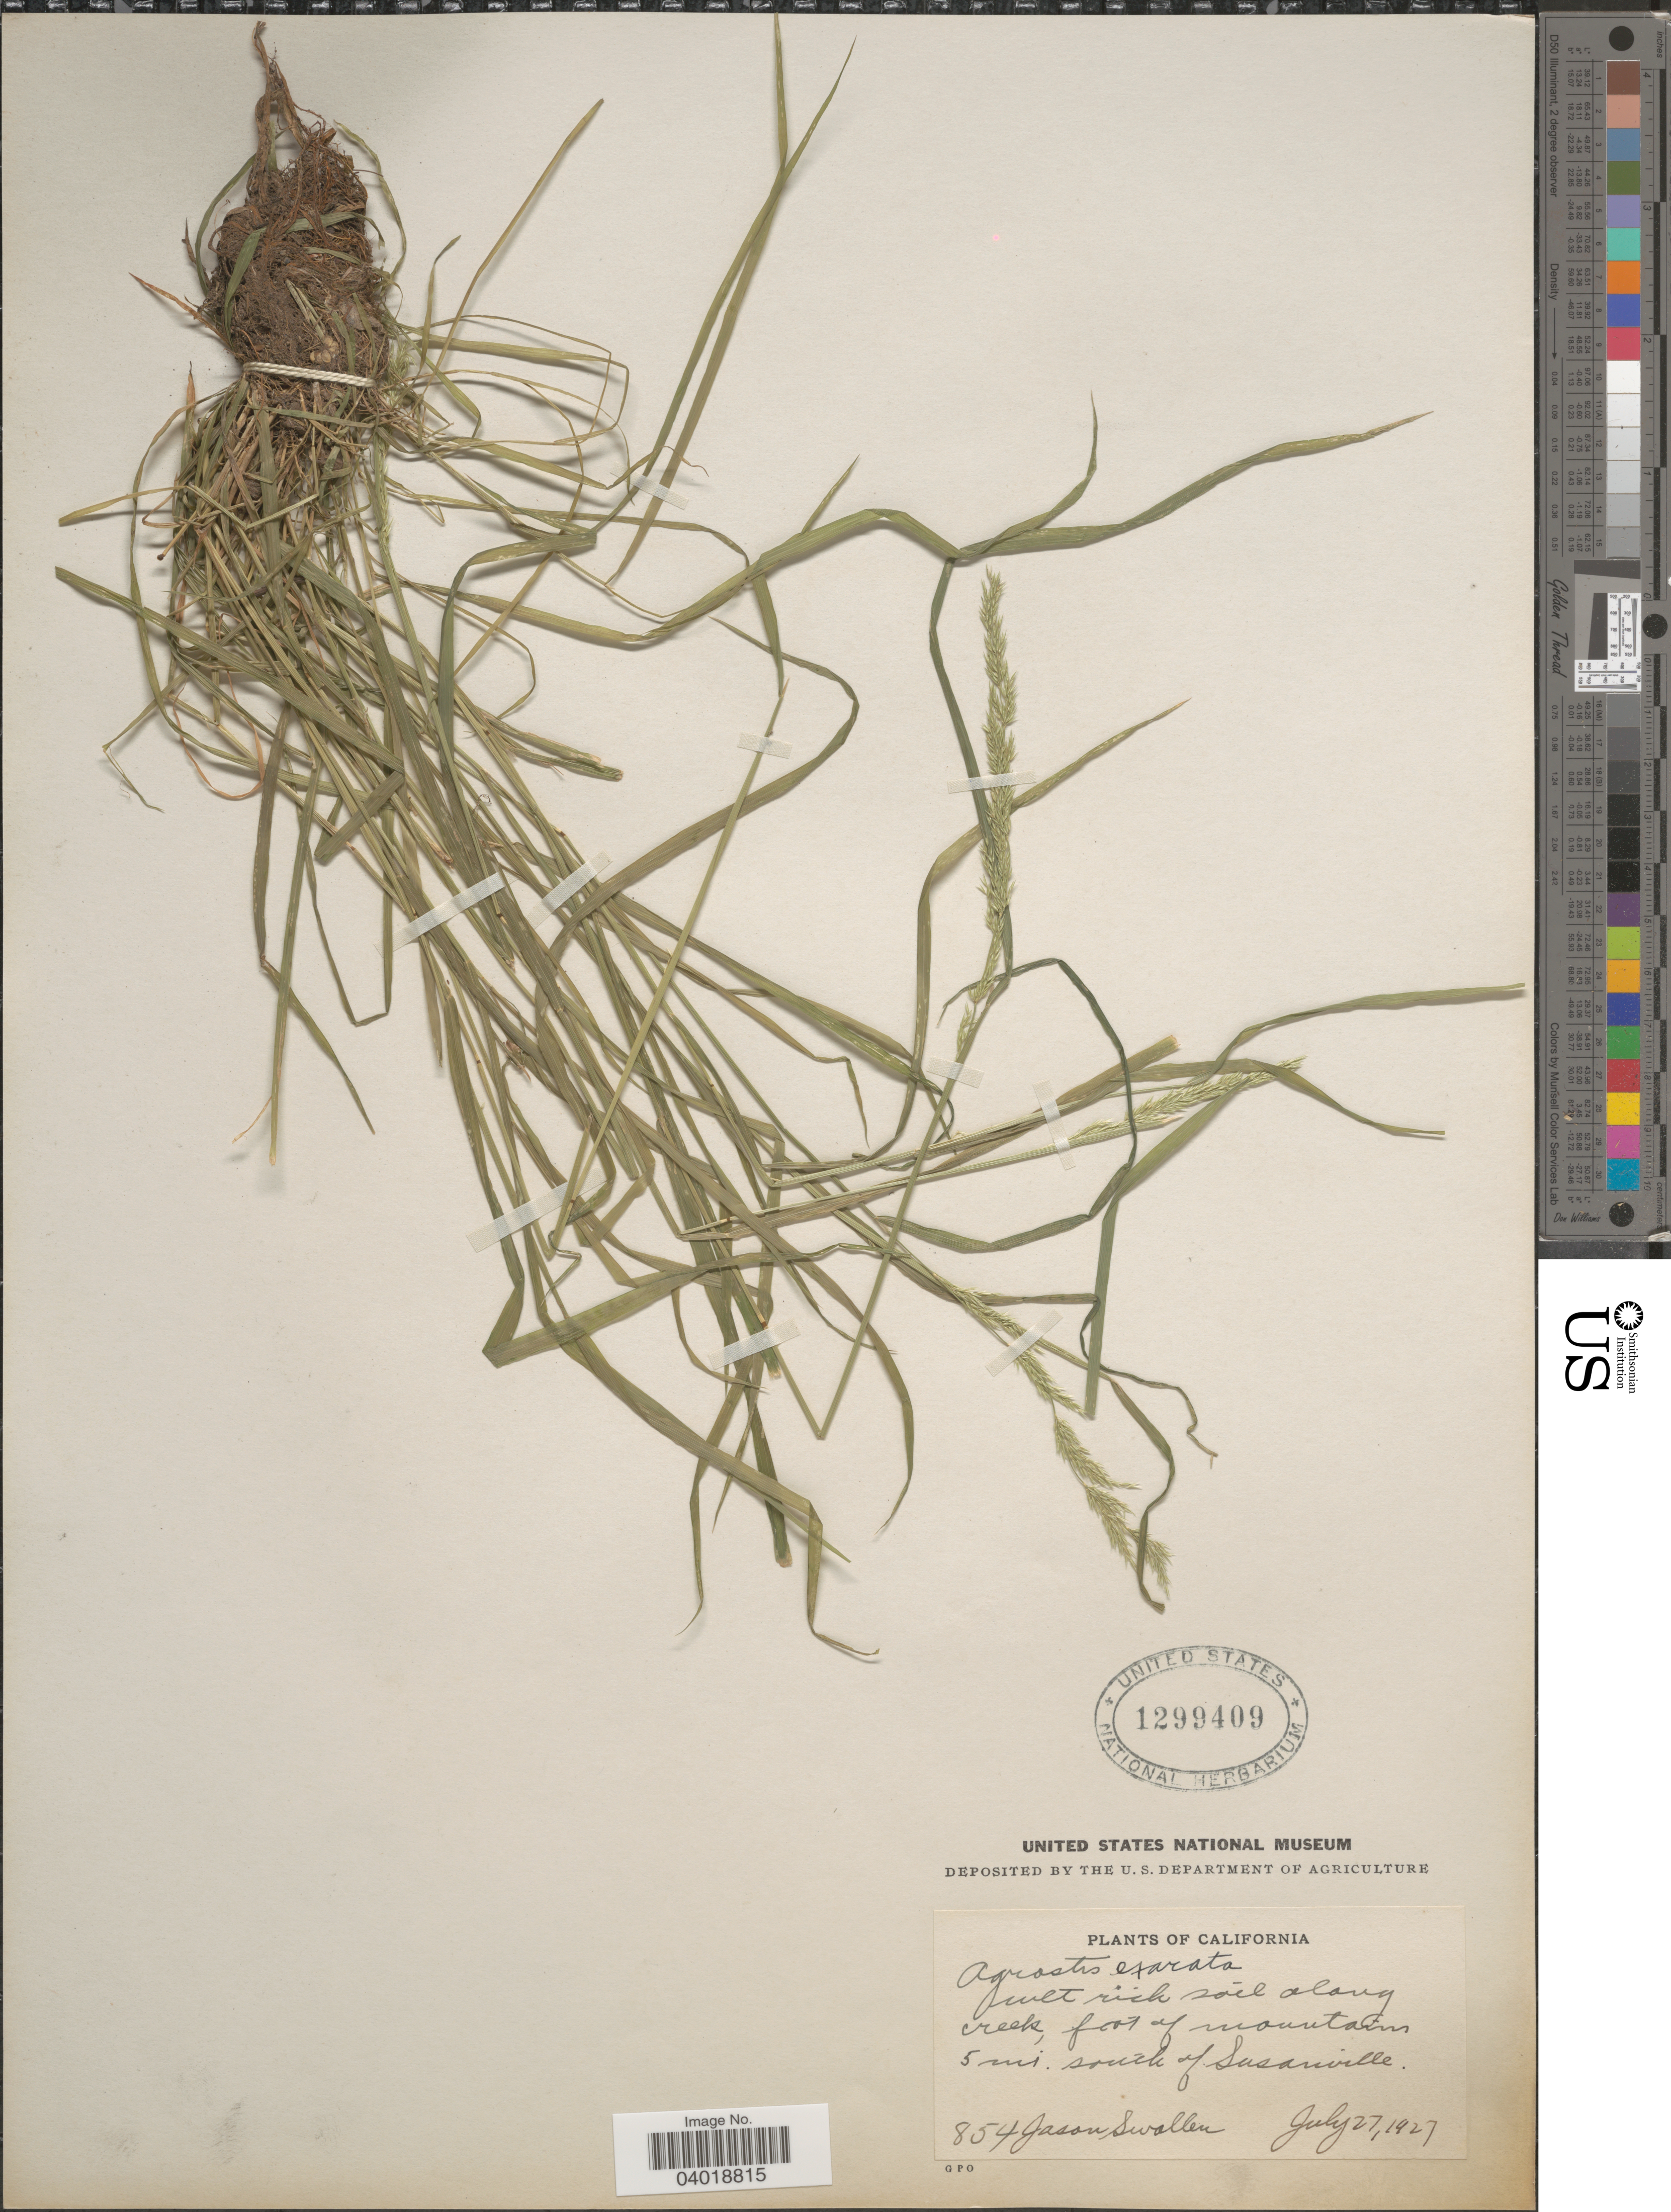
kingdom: Plantae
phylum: Tracheophyta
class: Liliopsida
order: Poales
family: Poaceae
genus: Agrostis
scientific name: Agrostis exarata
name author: Trin.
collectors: J. R. Swallen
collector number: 854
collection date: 1927-07-27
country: United States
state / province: California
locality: Along creek, foot of mountain 5 mi. south of Susanville.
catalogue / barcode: US 1299409